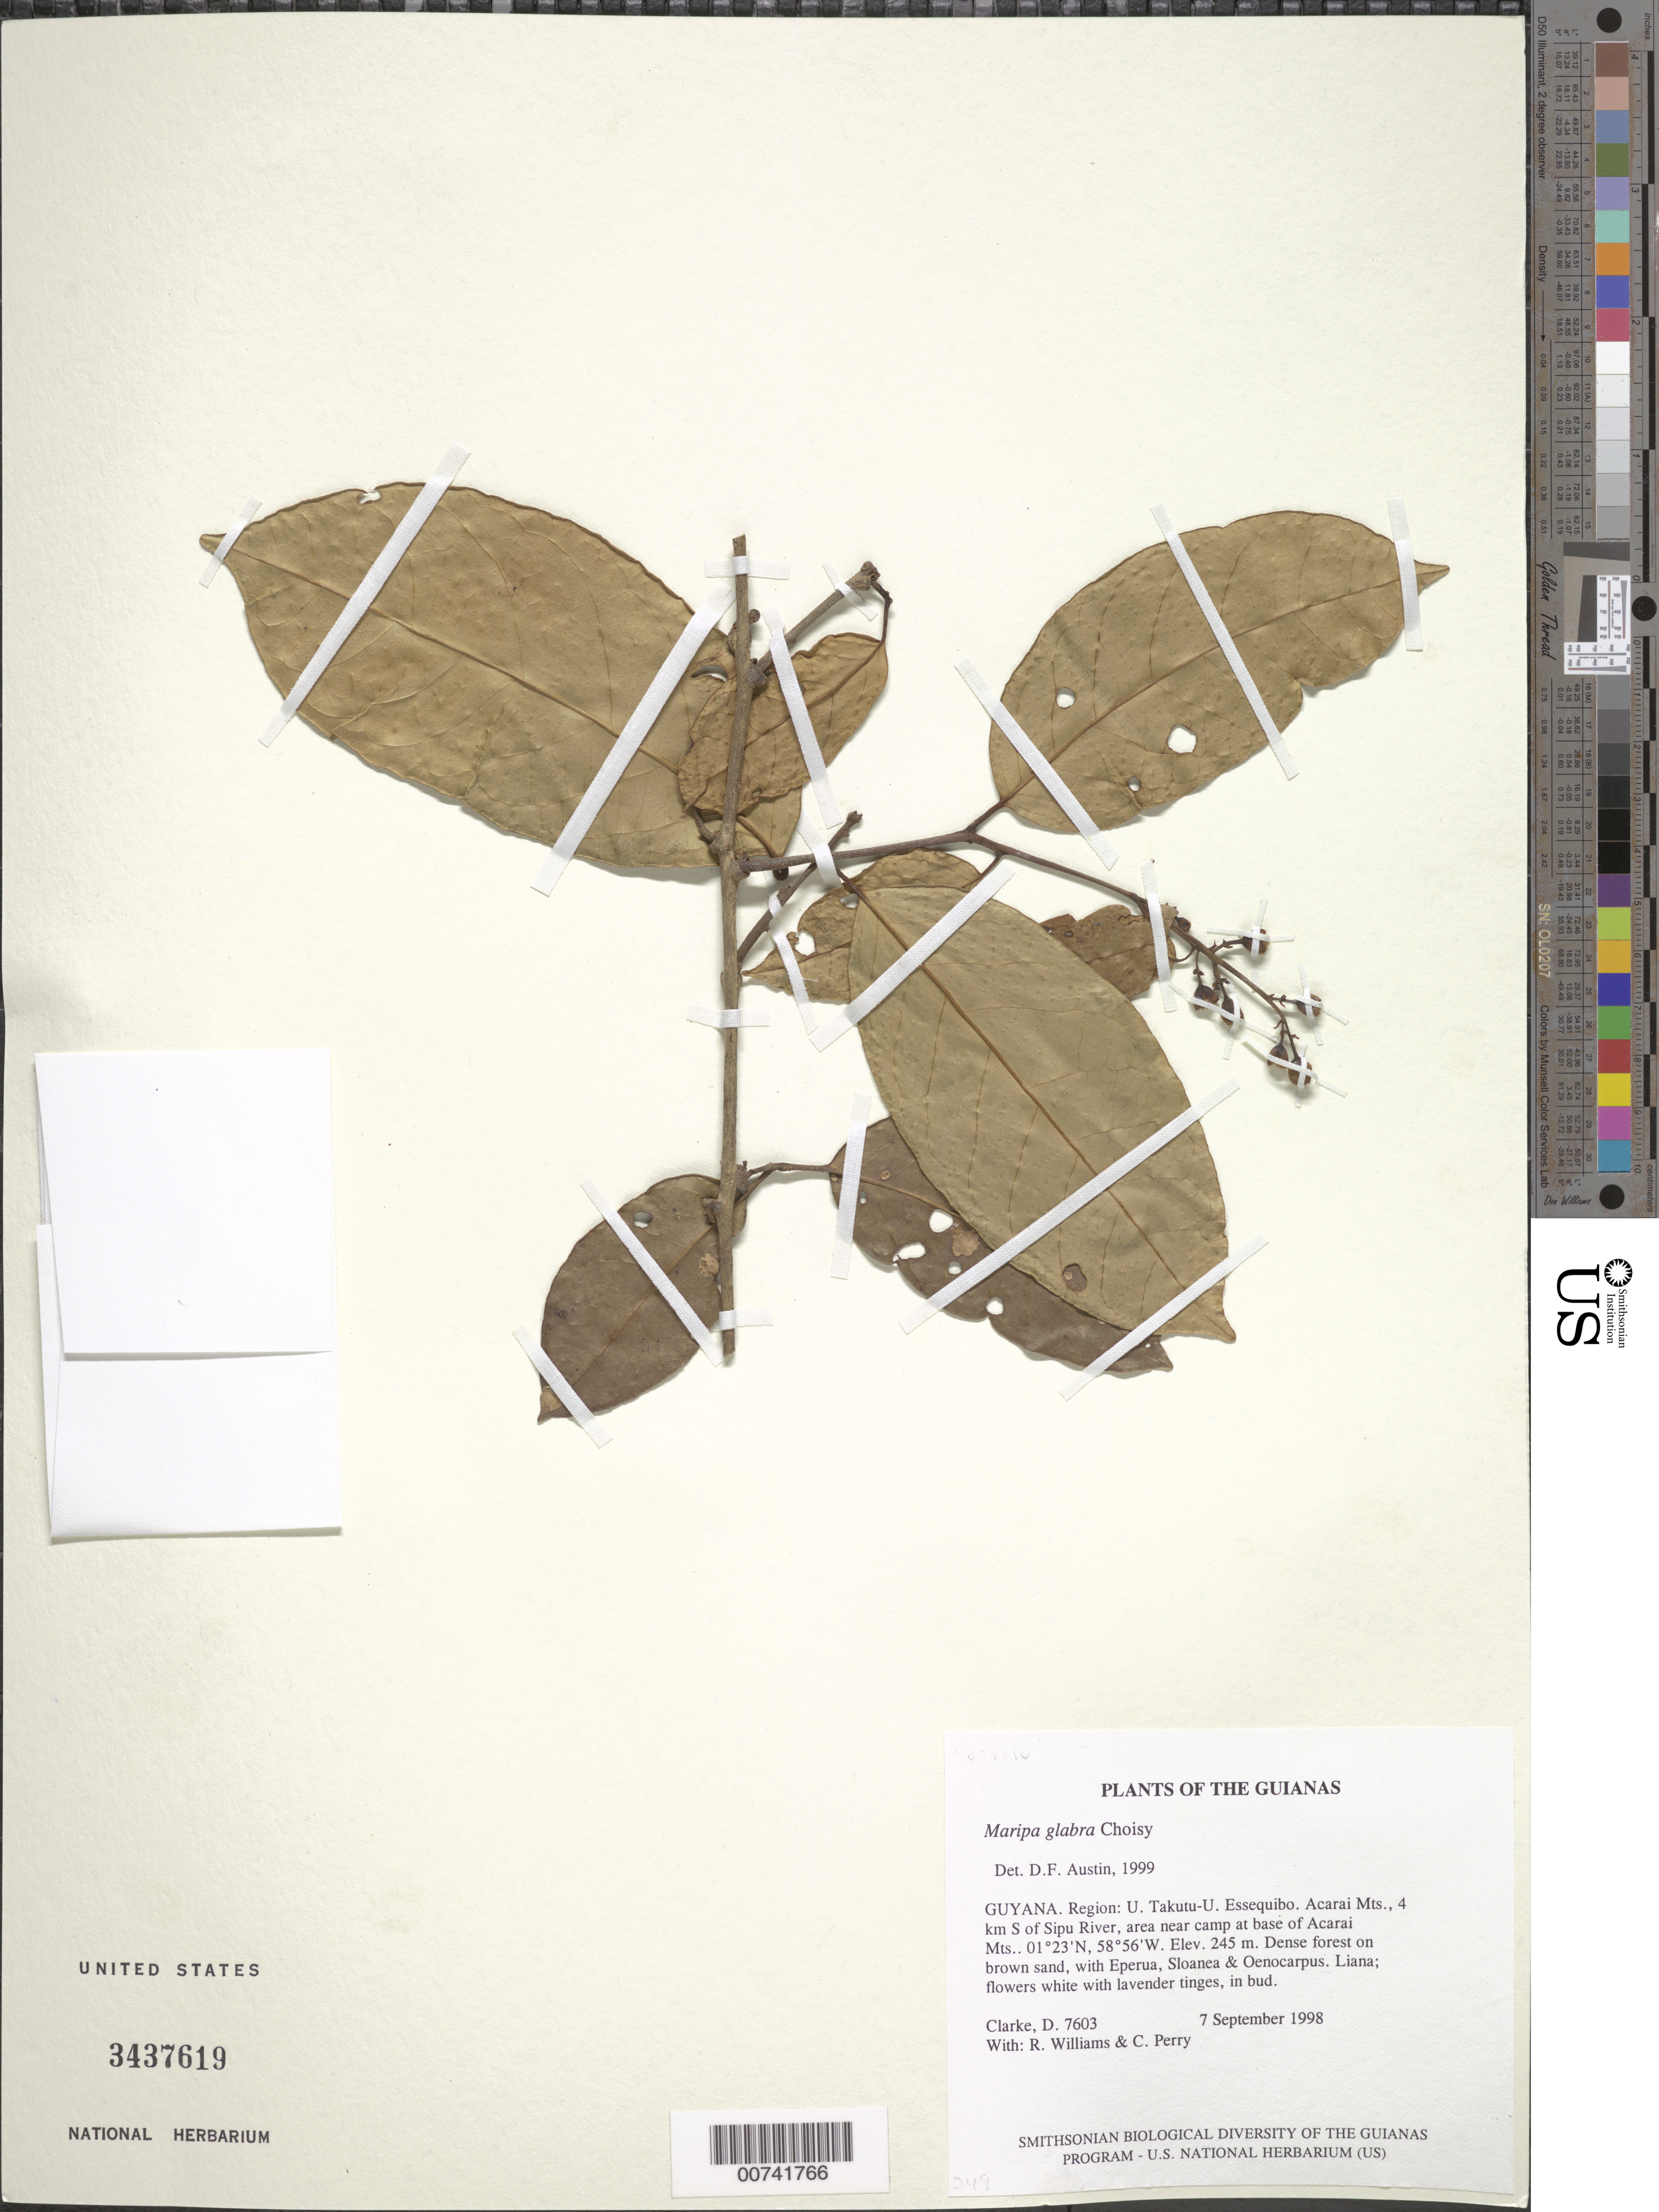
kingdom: Plantae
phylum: Tracheophyta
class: Magnoliopsida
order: Solanales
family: Convolvulaceae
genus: Maripa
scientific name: Maripa glabra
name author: Choisy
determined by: Austin, D. F.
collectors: H. D. Clarke, R. Williams & C. Perry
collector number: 7603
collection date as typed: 7 September 1998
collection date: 1998-09-07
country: Guyana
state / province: U. Takutu-U. Essequibo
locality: Acarai Mts., 4 km S of Sipu River, area near camp at base of Acarai Mts.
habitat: Dense forest on brown sand, with Eperua, Sloanea & Oenocarpus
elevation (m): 245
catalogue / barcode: US 3437619